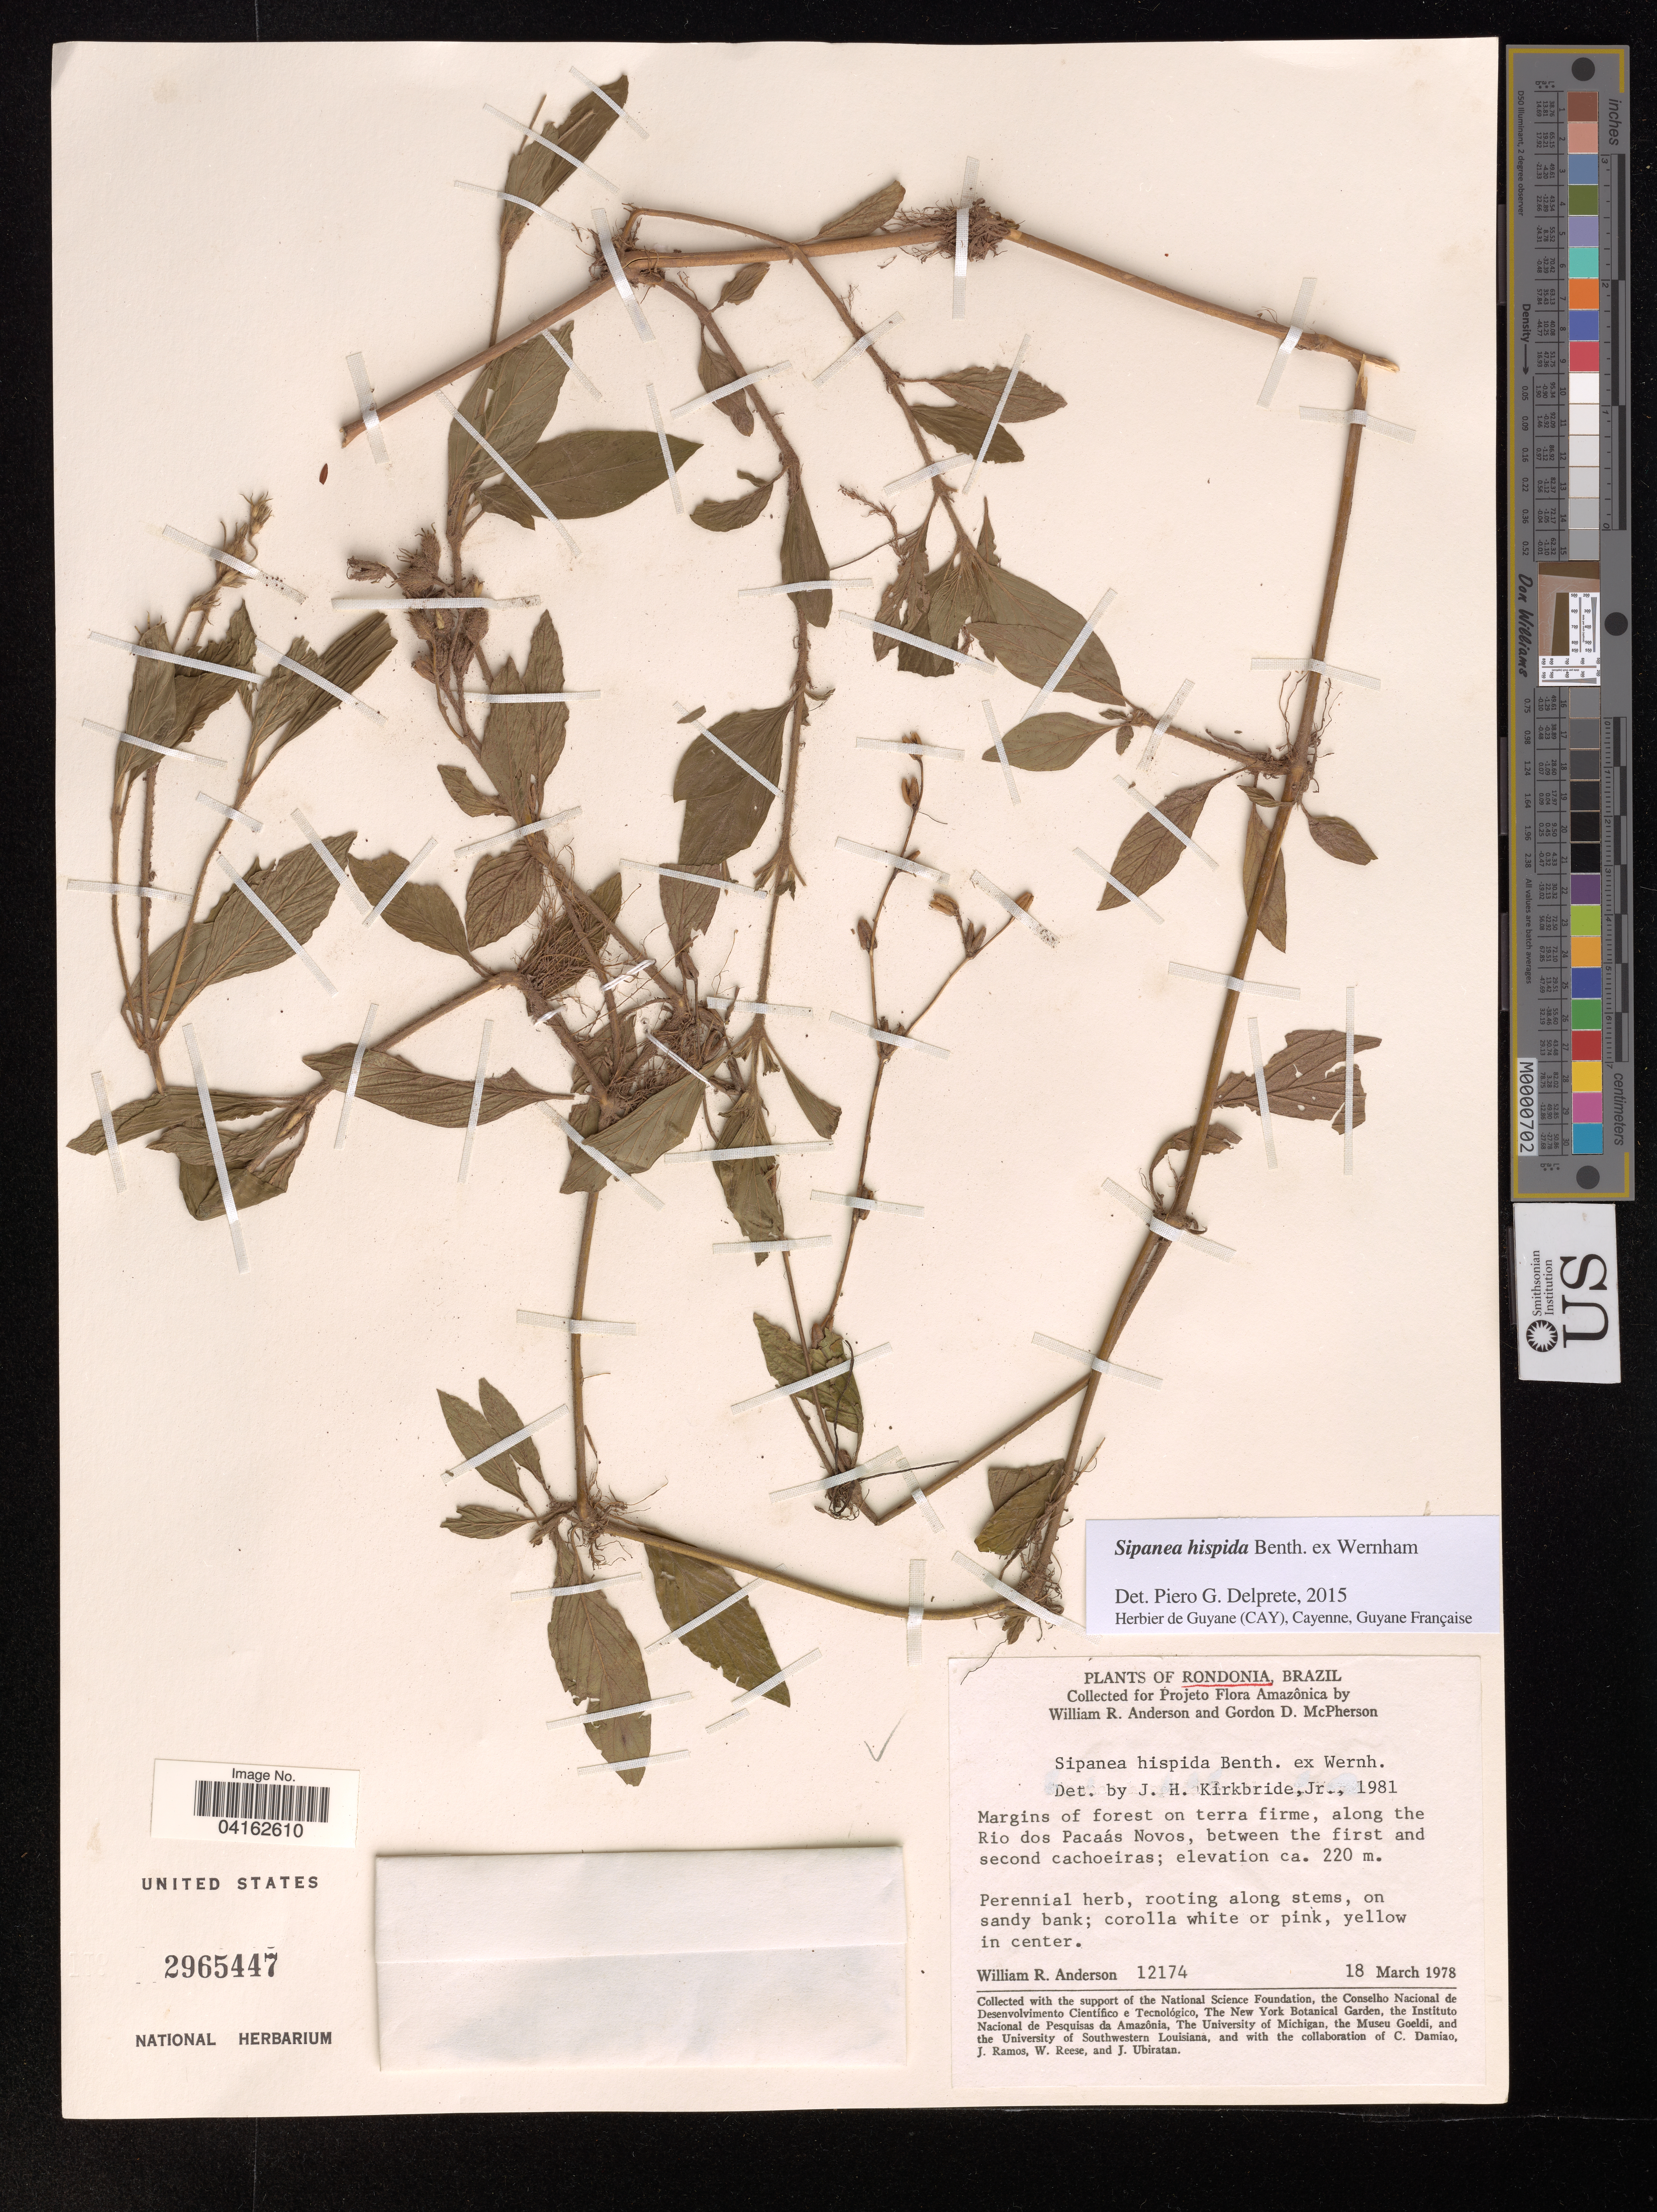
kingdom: Plantae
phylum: Tracheophyta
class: Magnoliopsida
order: Gentianales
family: Rubiaceae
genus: Sipanea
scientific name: Sipanea hispida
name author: Benth. ex Wernham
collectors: W. R. Anderson & G. D. McPherson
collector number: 12174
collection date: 1978-03-18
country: Brazil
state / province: Rondônia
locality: Margins of forest on terra firme, along the Rio dos Pacaás Novos.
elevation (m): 220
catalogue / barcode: US 2965447